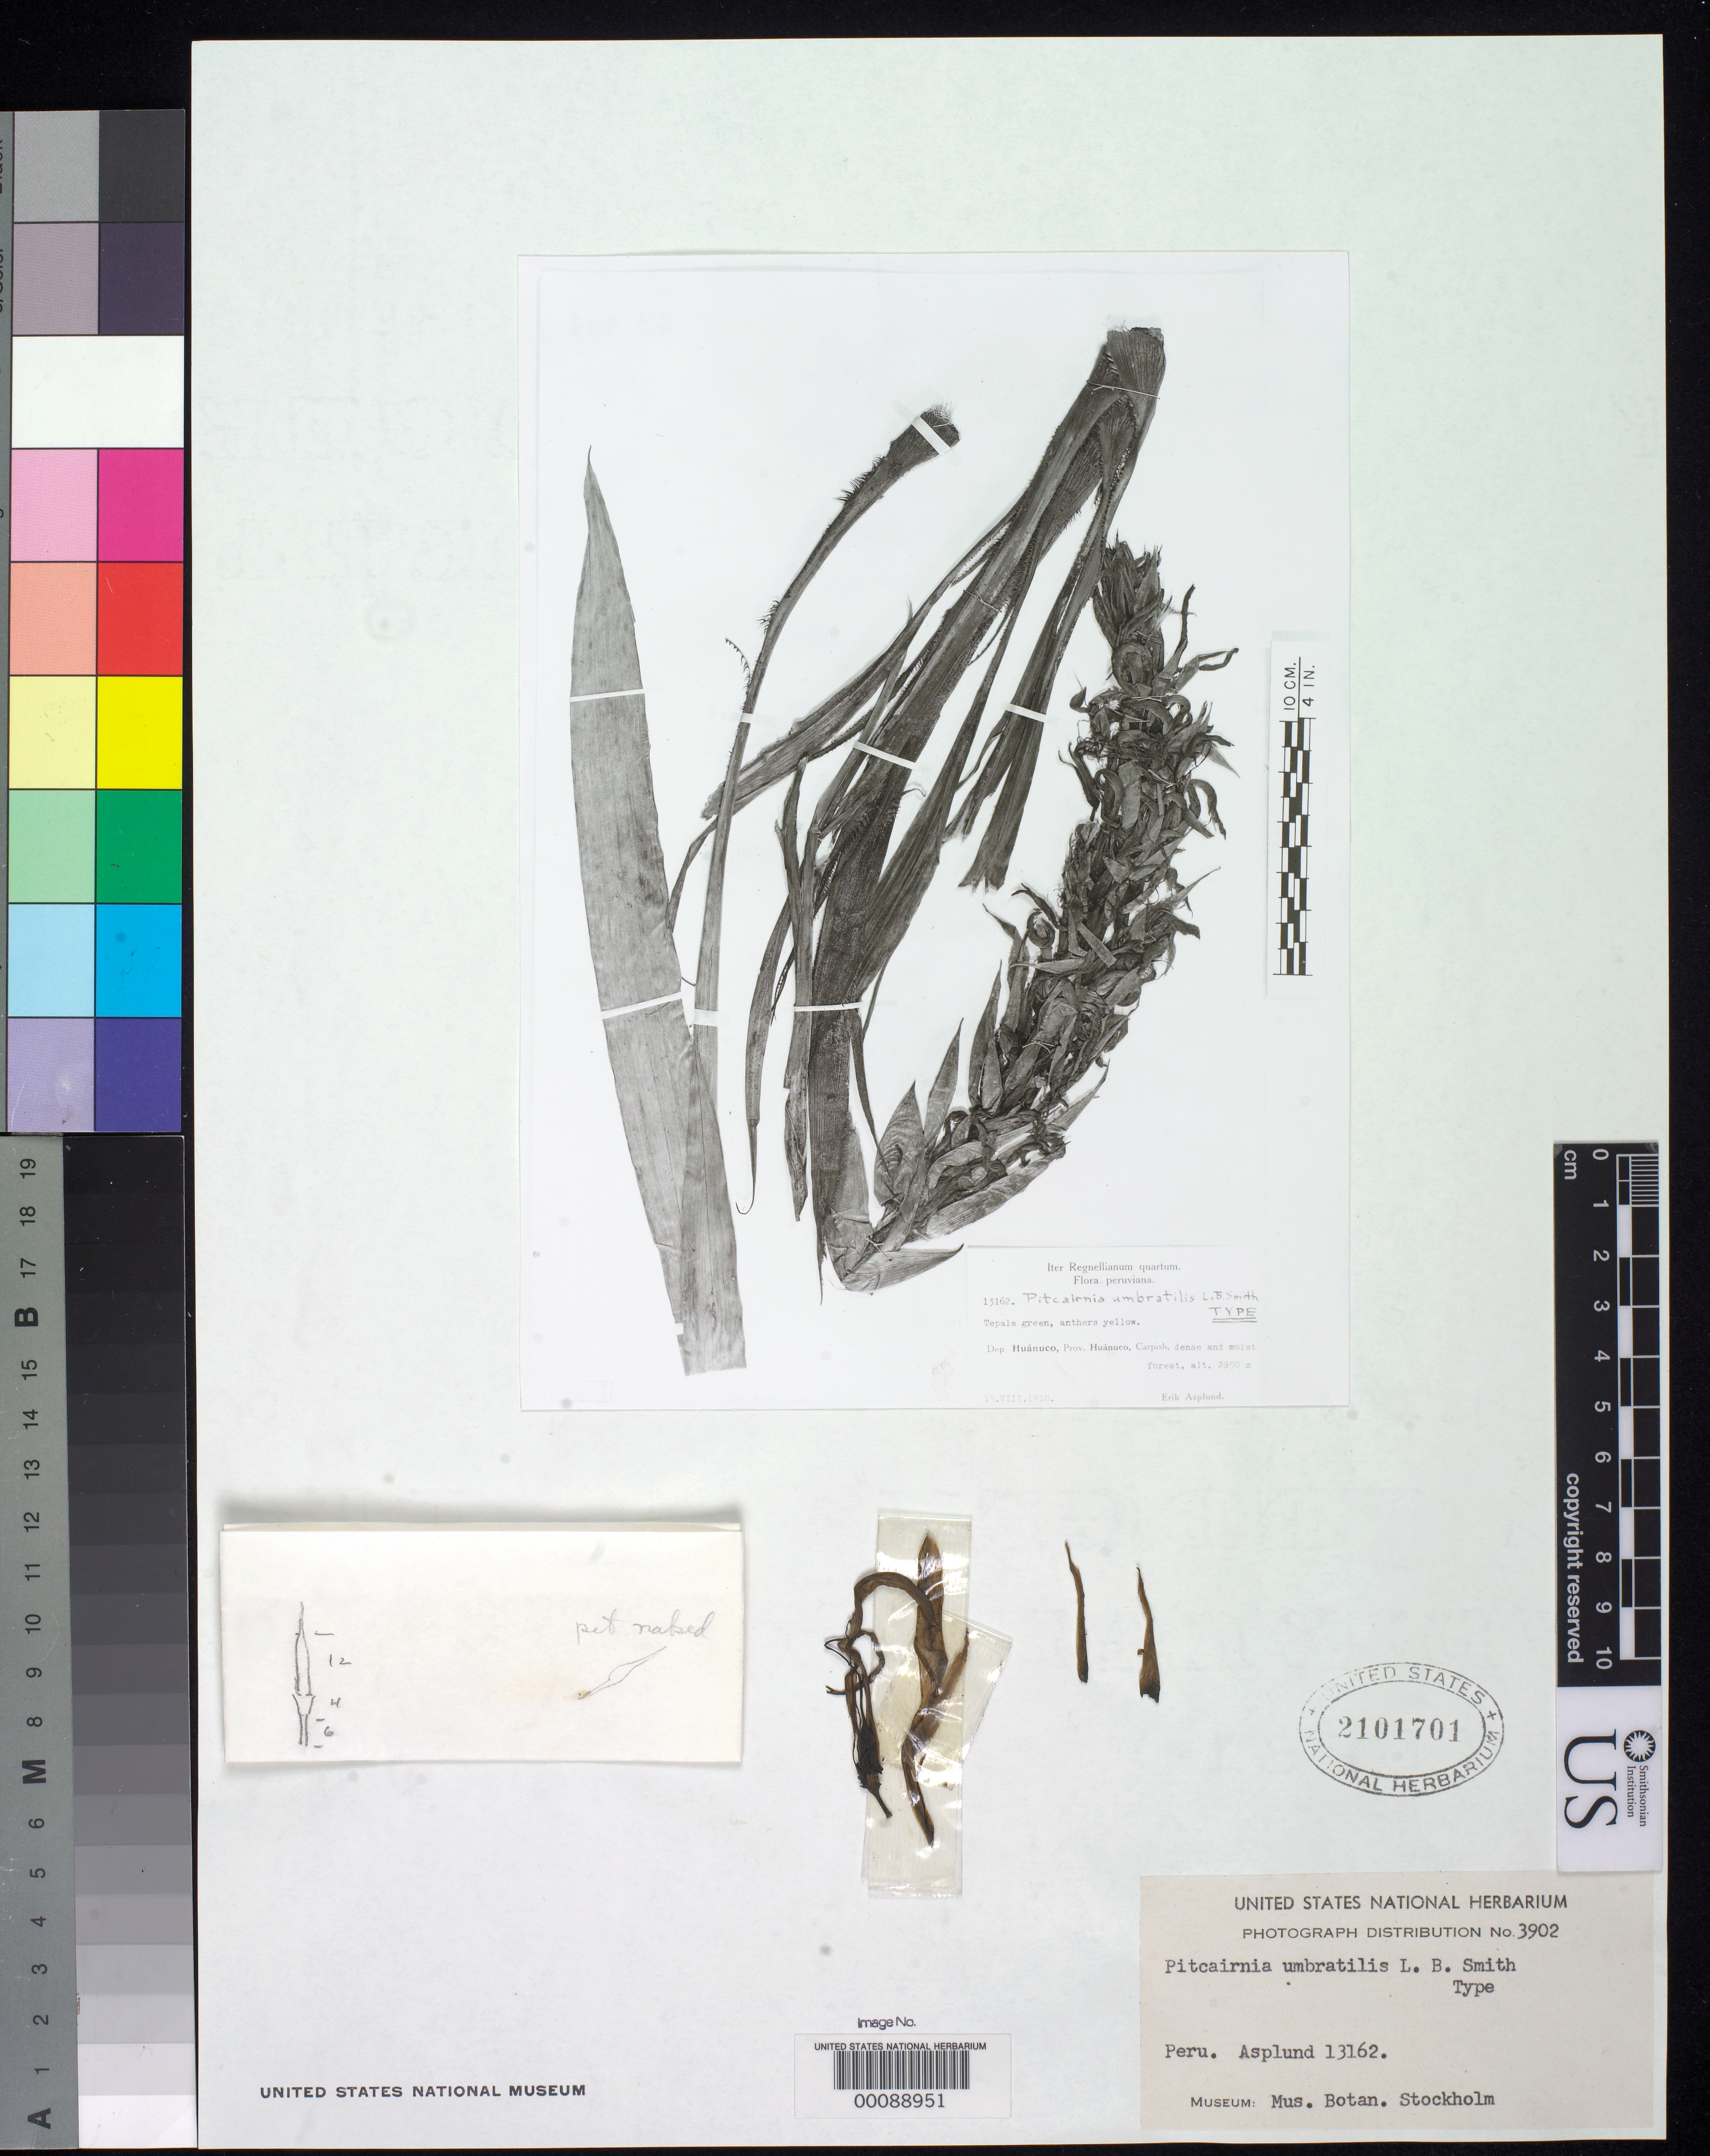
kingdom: Plantae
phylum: Tracheophyta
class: Liliopsida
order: Poales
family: Bromeliaceae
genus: Pitcairnia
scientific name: Pitcairnia umbratilis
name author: L.B. Sm.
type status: Type Fragment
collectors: E. Asplund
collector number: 13162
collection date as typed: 15 Aug 1910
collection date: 1910-08-15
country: Peru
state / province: Huánuco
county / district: Huánuco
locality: Carpish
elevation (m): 2850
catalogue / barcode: US 2101701